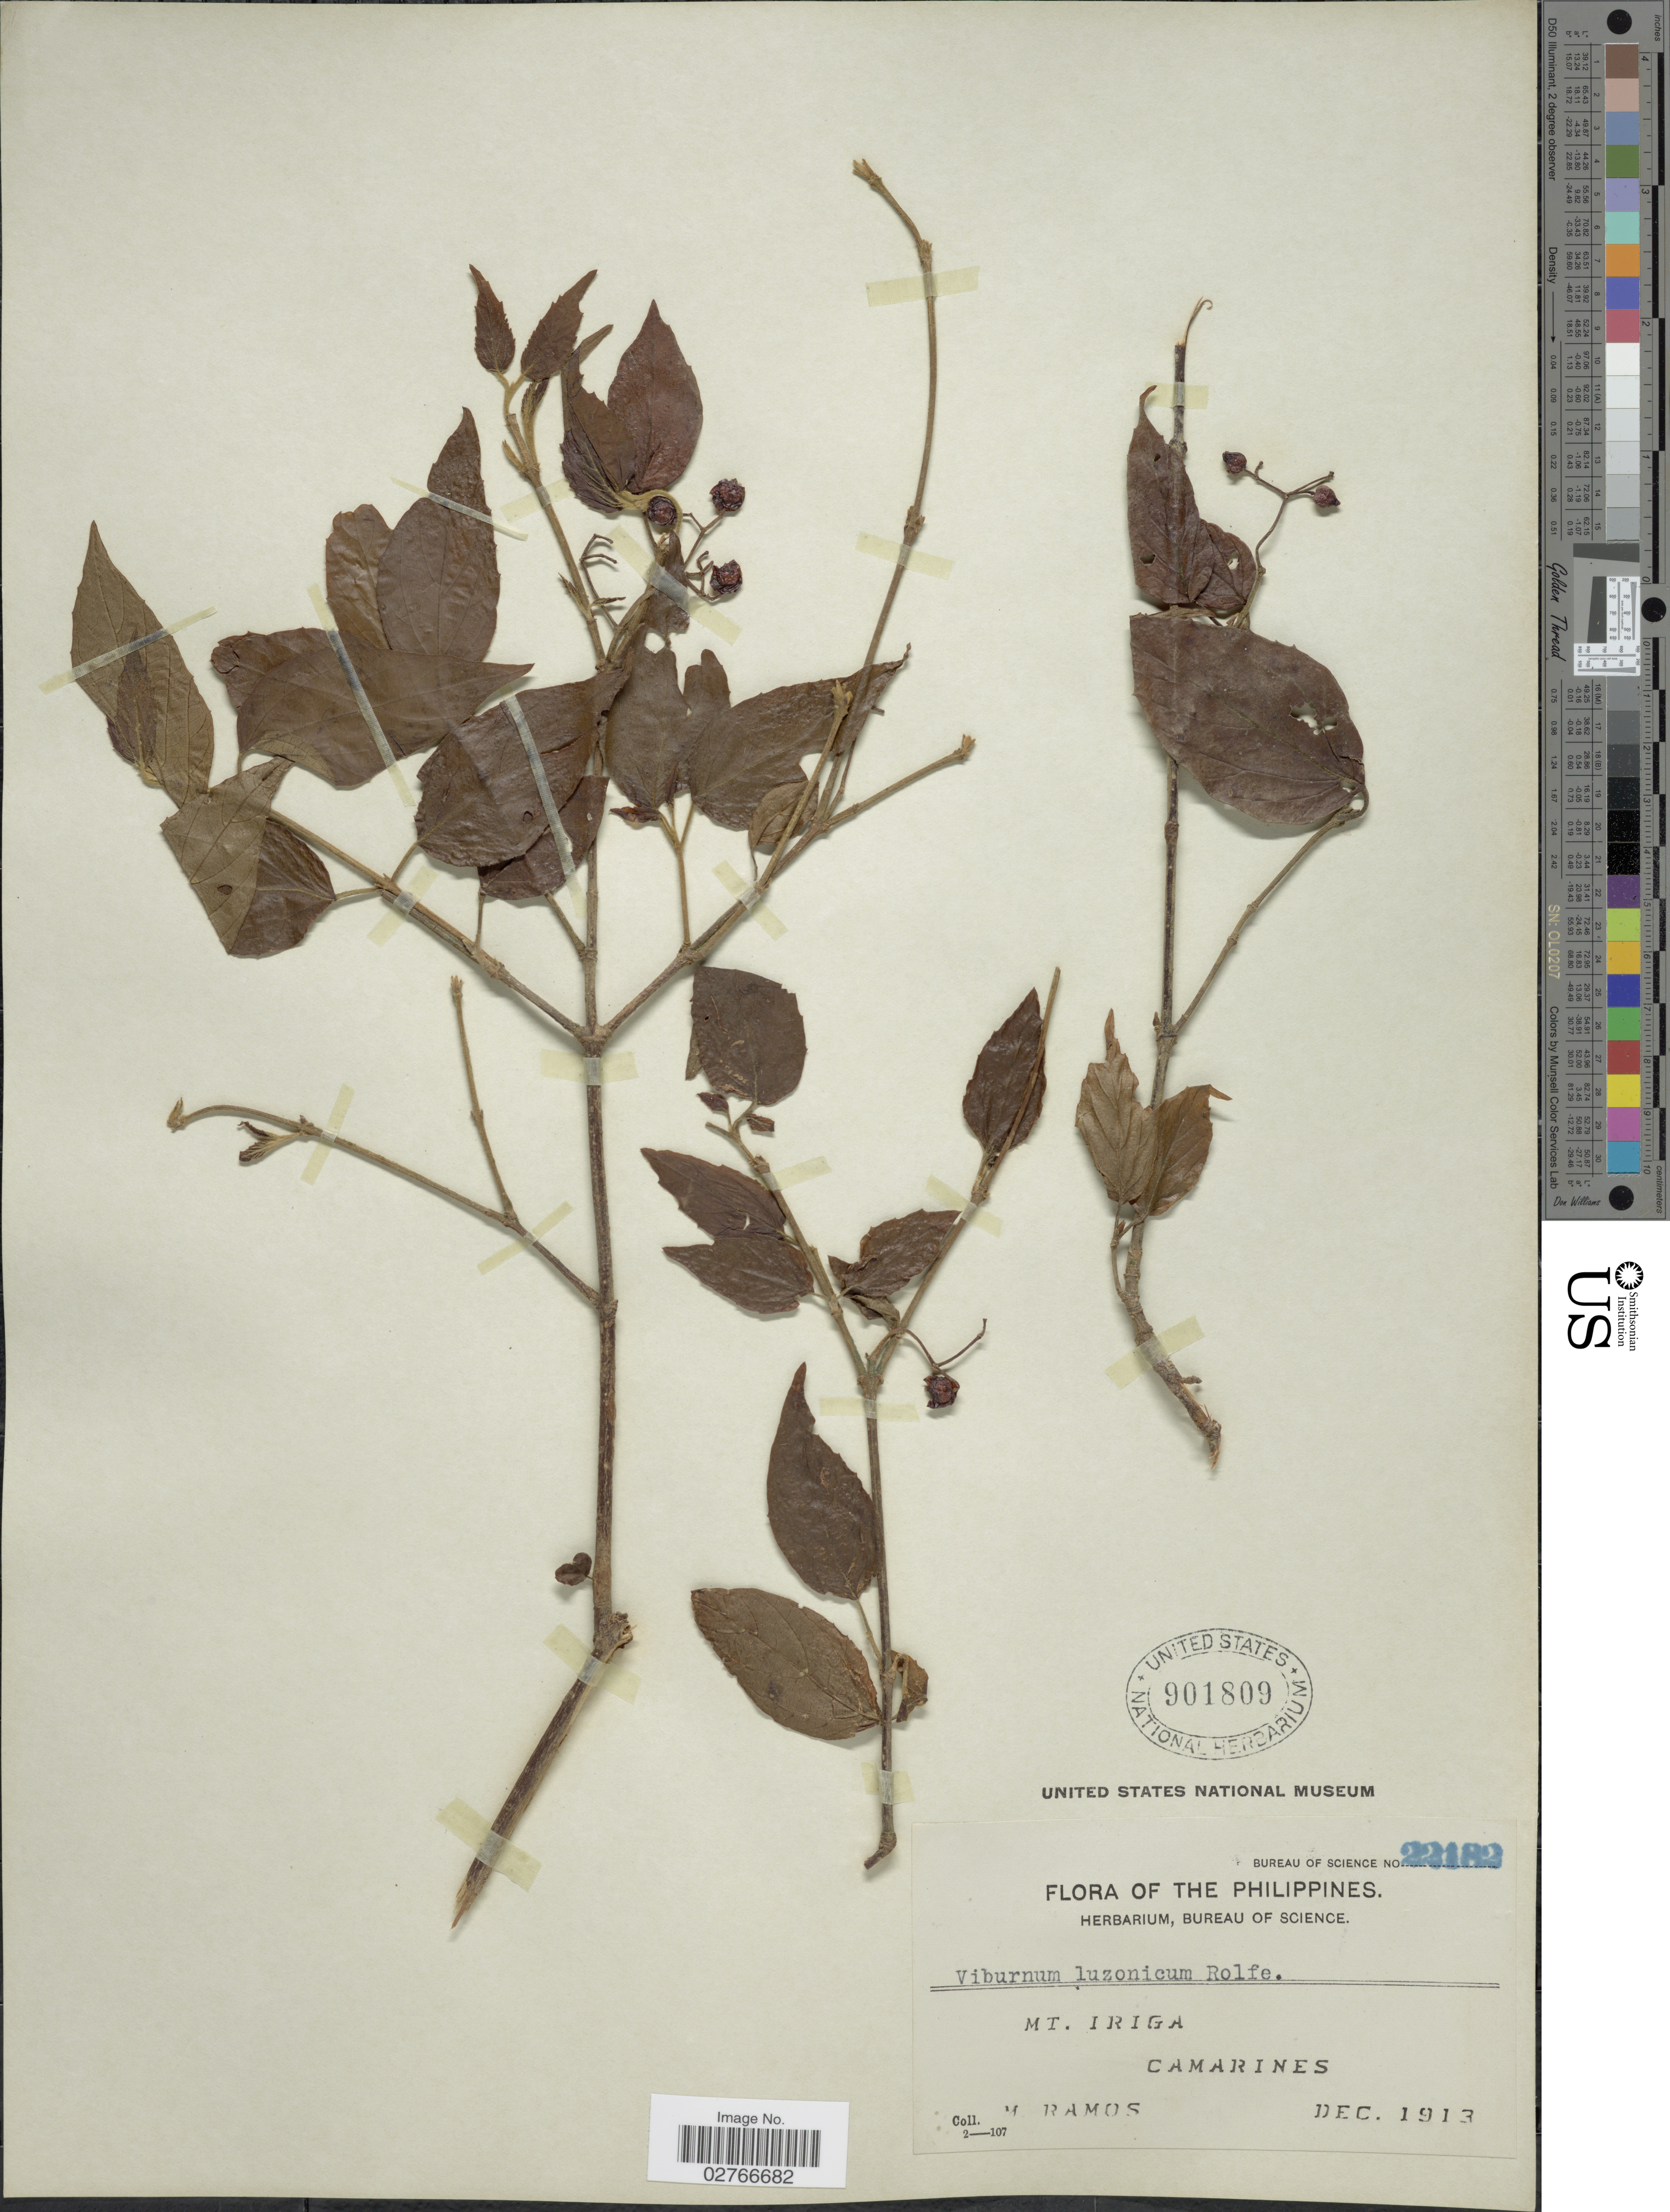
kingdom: Plantae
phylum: Tracheophyta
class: Magnoliopsida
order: Dipsacales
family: Viburnaceae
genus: Viburnum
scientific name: Viburnum luzonicum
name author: Rolfe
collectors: M. Ramos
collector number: Bureau of Science 22182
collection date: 1913-12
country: Philippines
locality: Mt. Iriga. Camarines.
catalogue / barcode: US 901809